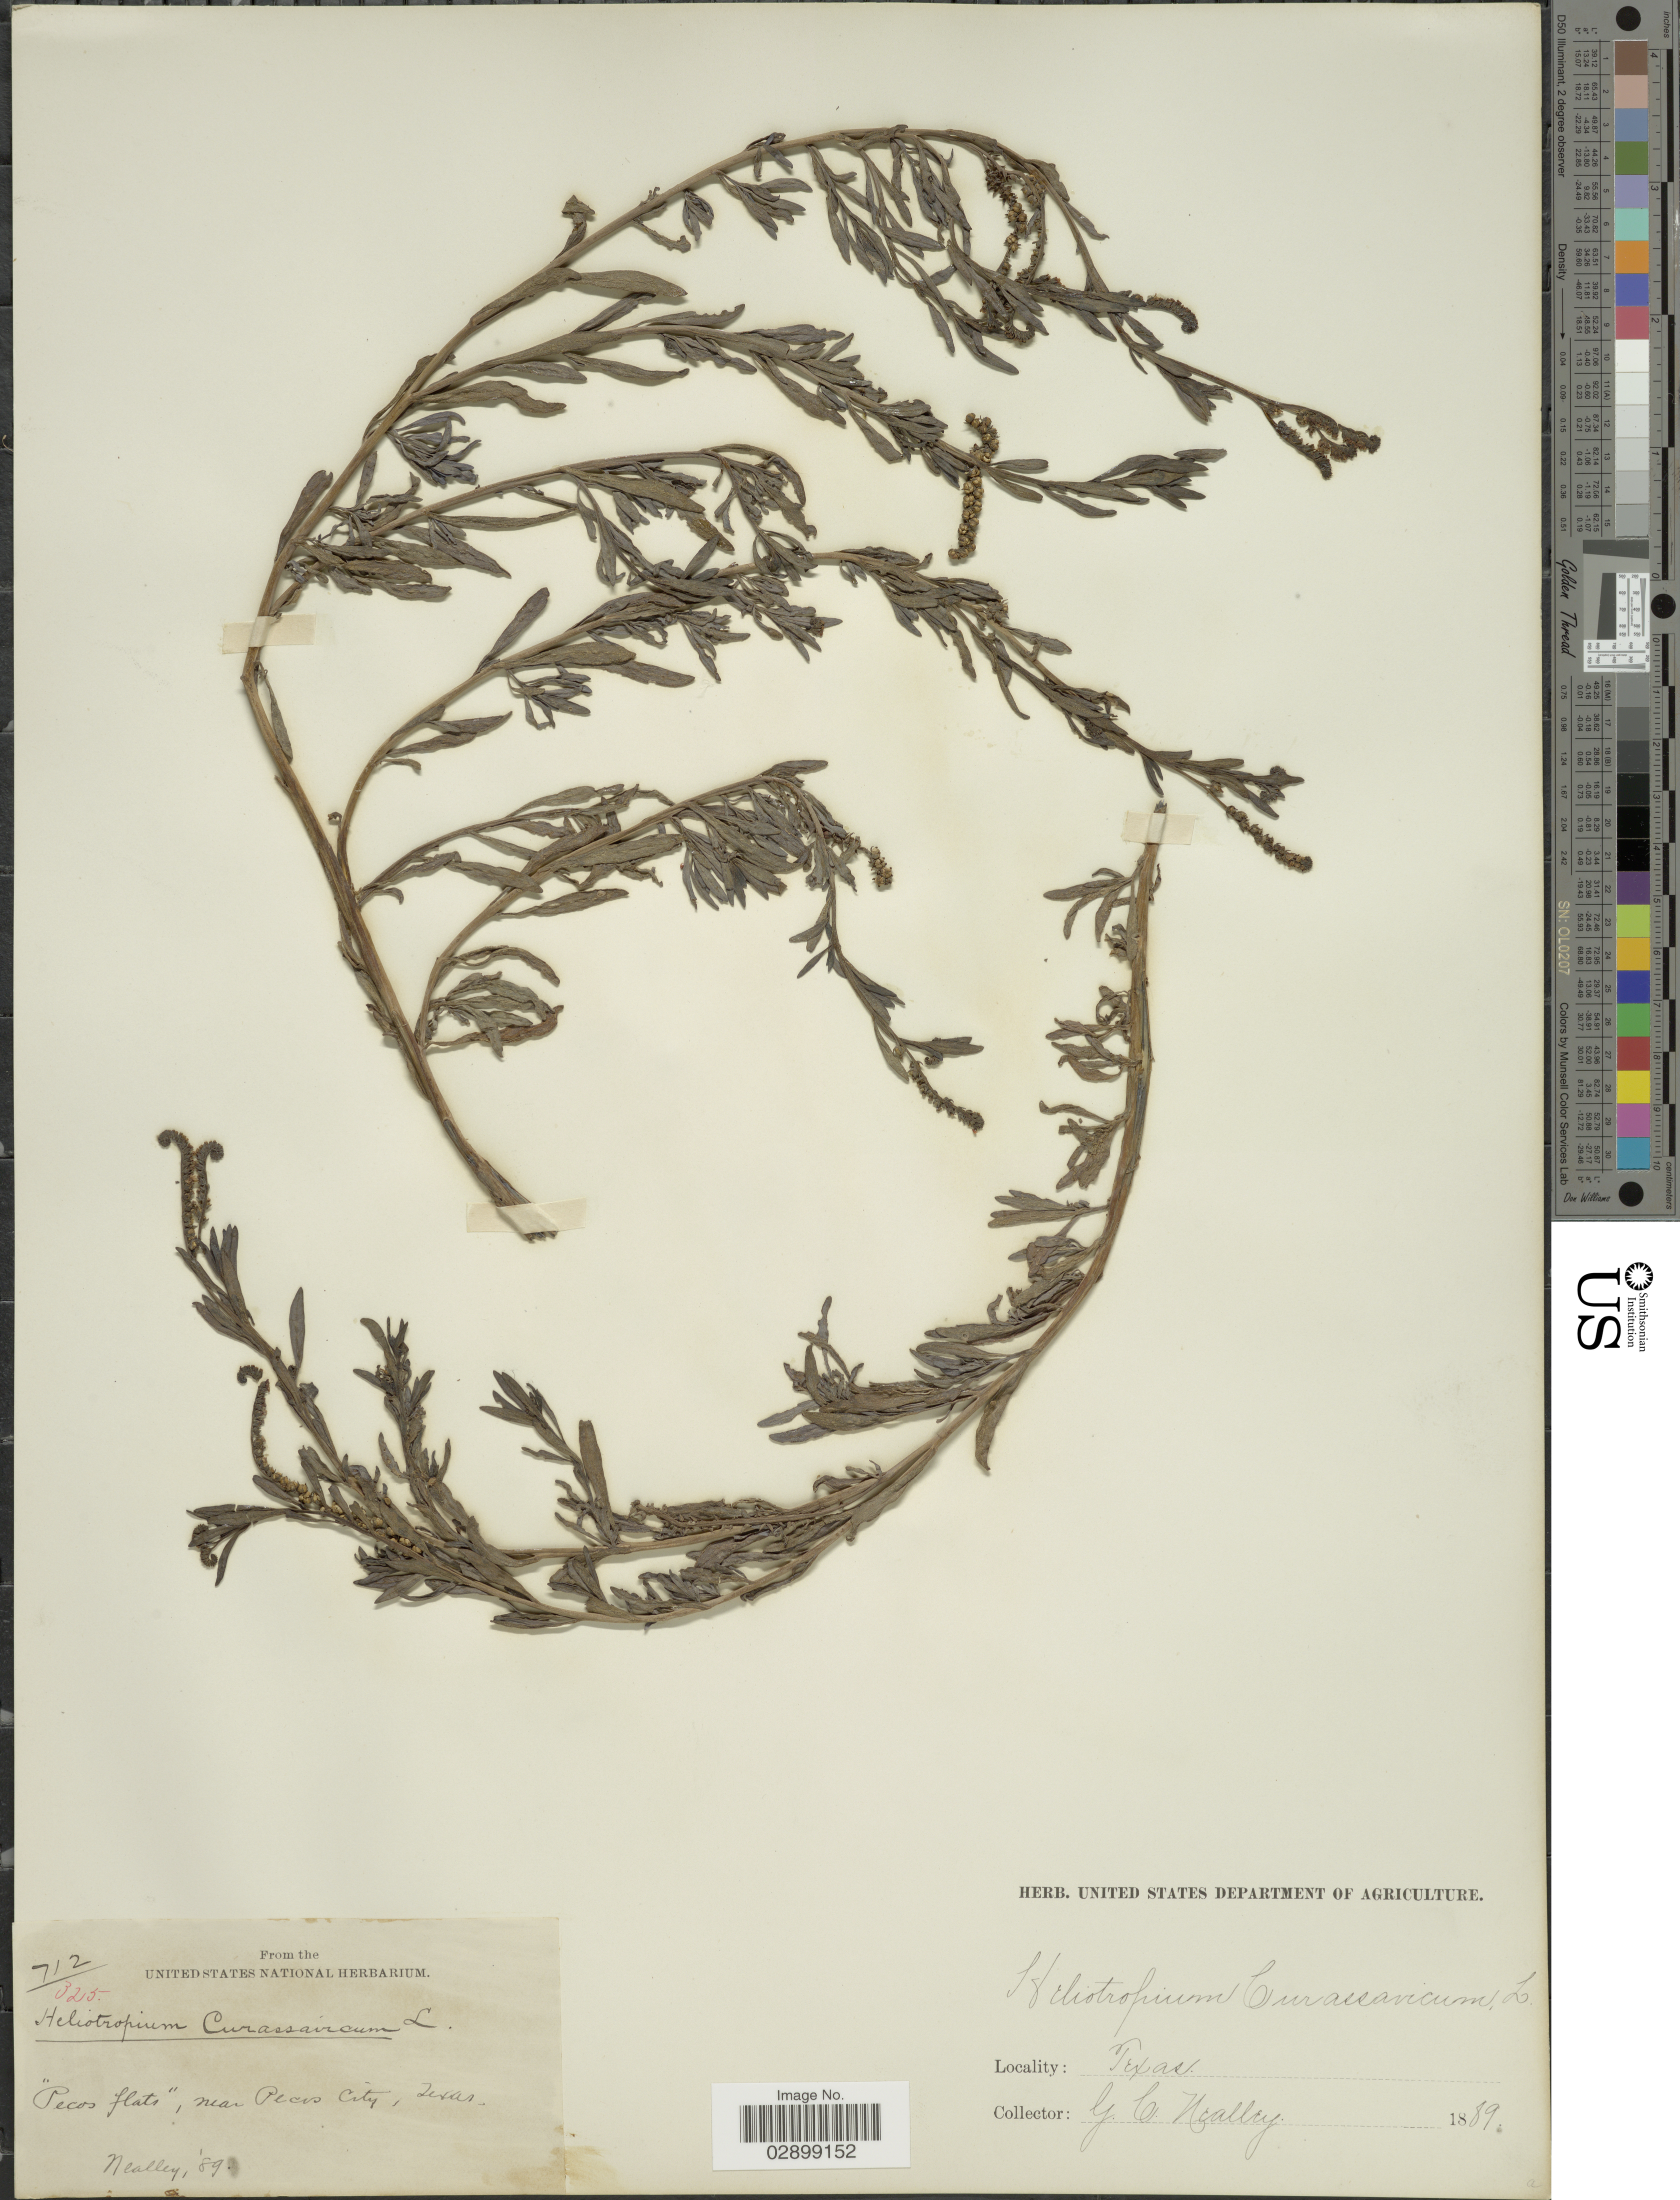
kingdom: Plantae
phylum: Tracheophyta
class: Magnoliopsida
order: Boraginales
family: Heliotropiaceae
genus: Heliotropium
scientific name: Heliotropium curassavicum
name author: L.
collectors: G. C. Nealley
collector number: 712/325?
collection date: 1889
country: United States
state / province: Texas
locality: Pecos flats